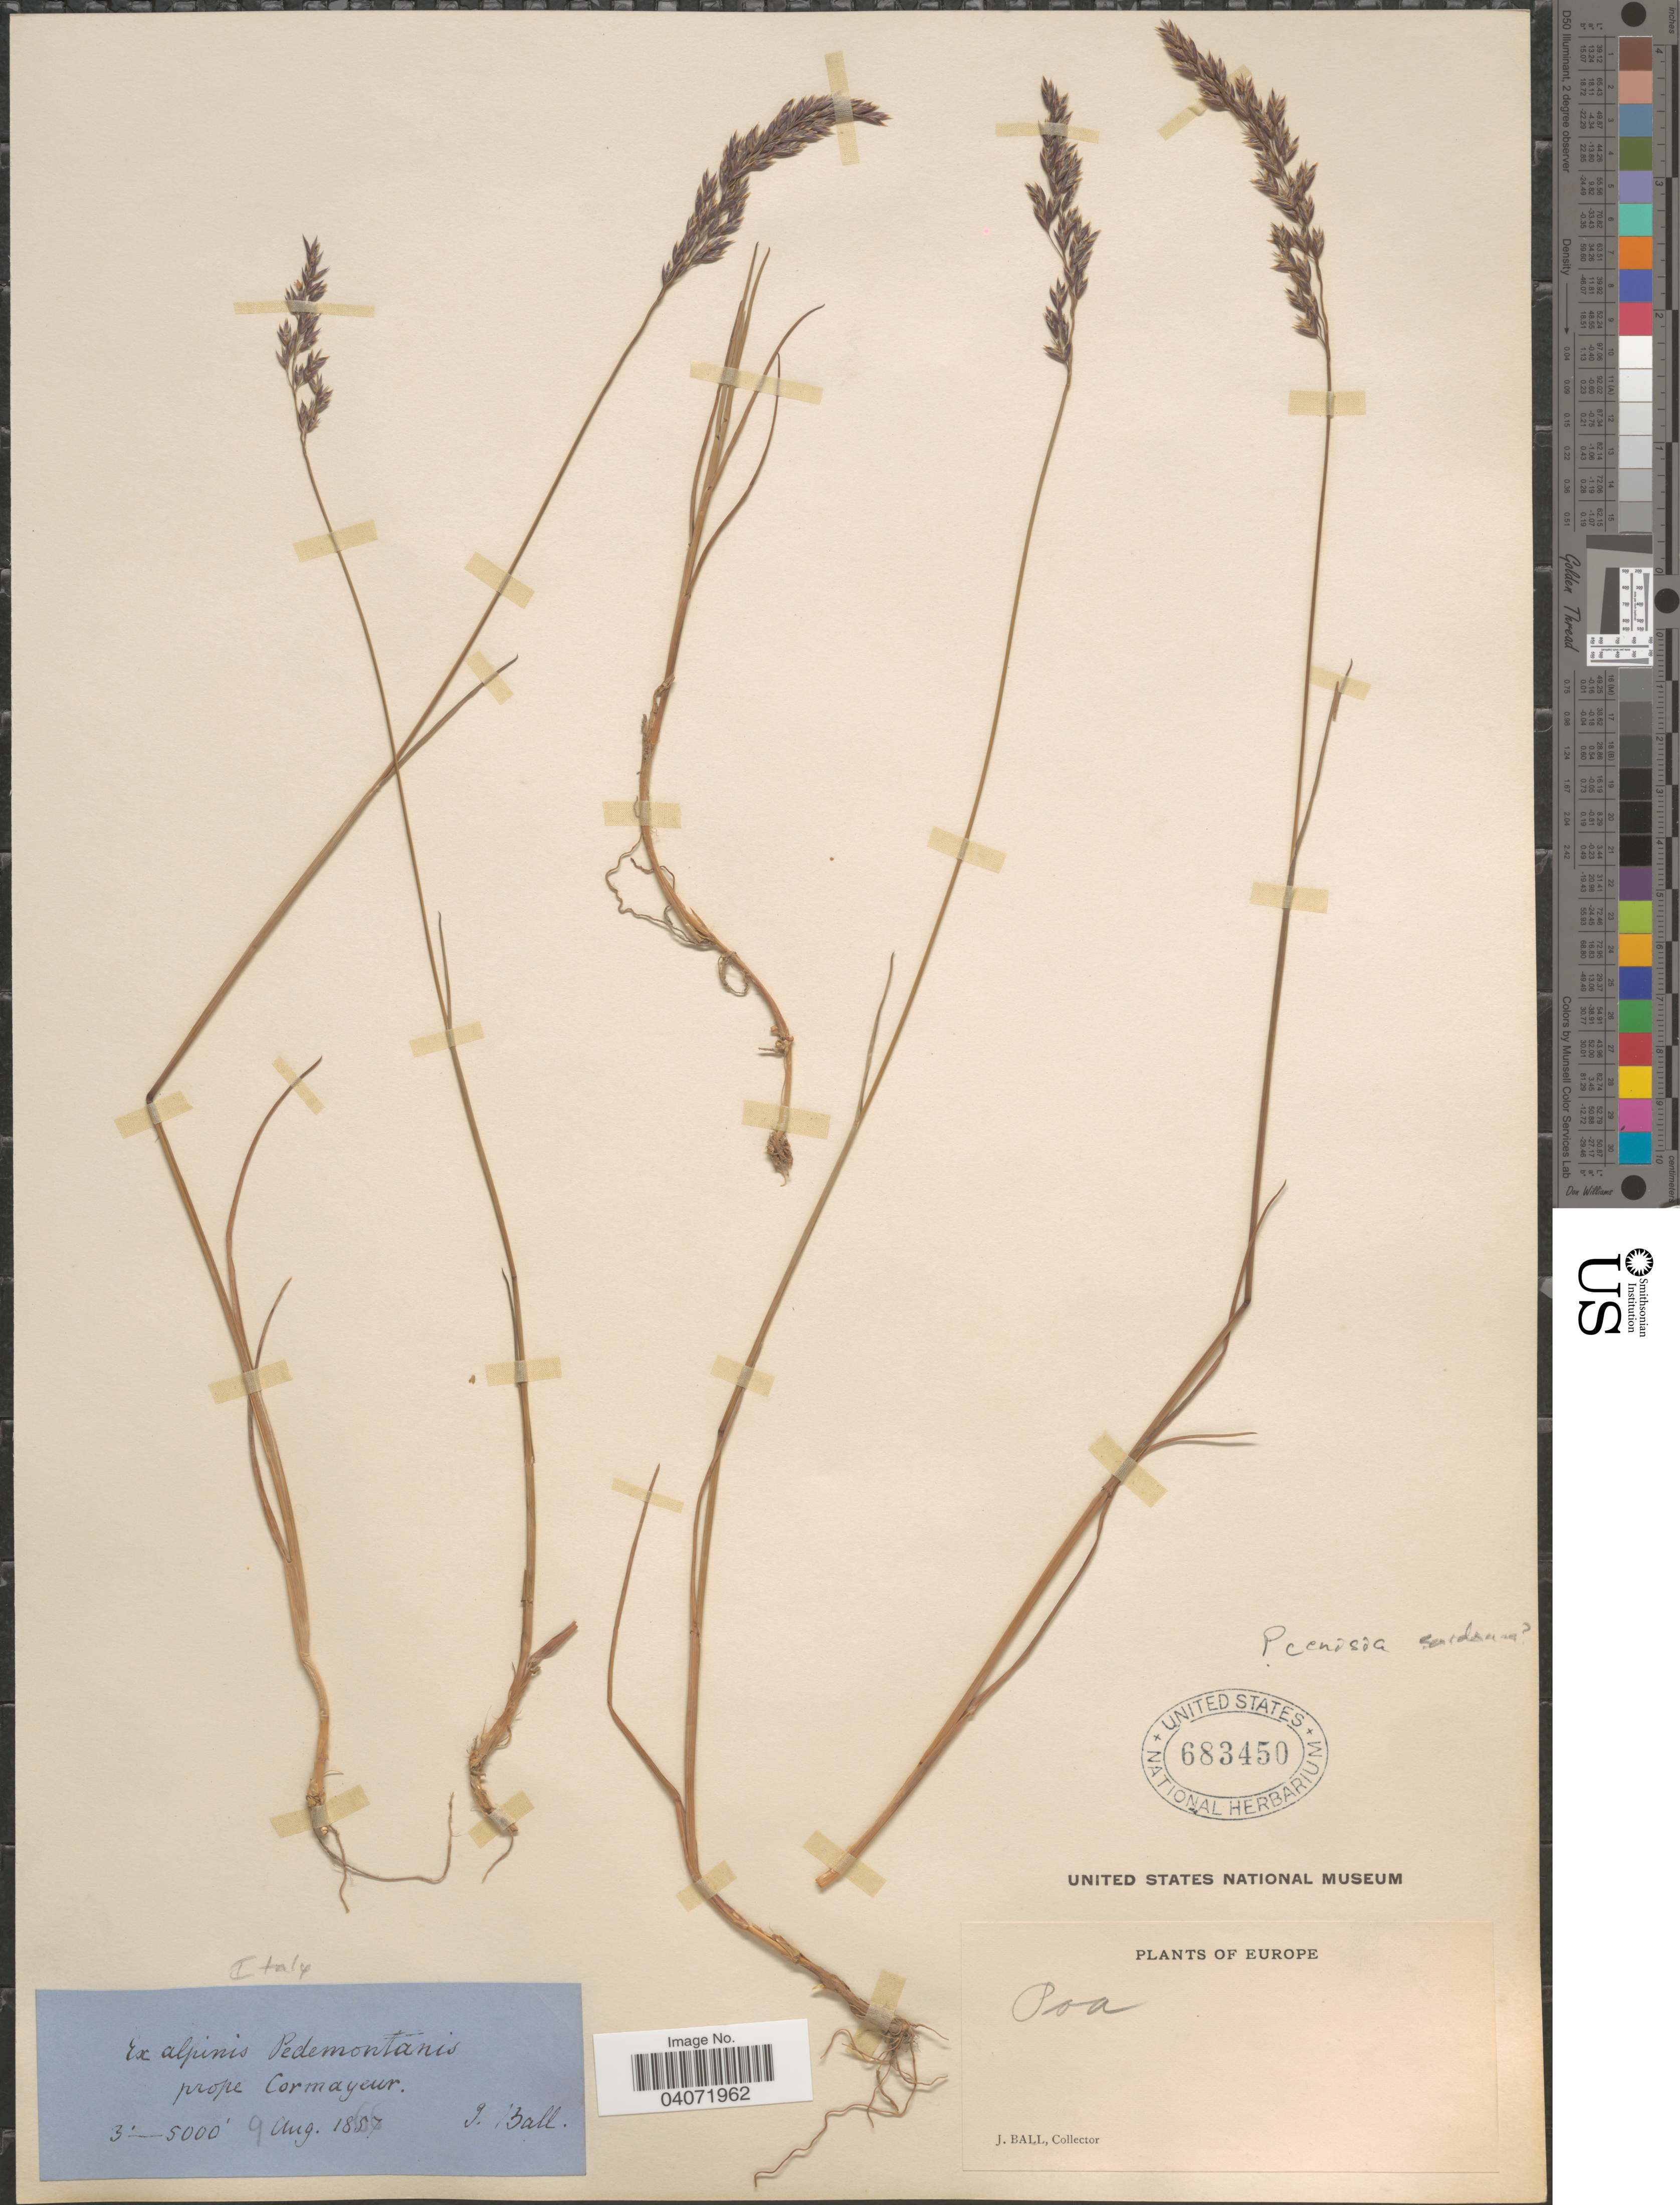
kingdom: Plantae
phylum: Tracheophyta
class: Liliopsida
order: Poales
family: Poaceae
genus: Poa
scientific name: Poa cenisia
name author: All.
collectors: J. Ball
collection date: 1866-08-09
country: Italy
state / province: Piedmont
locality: Ex alpinis Pedemontanis prope Cormayeur.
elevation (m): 914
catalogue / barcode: US 683450